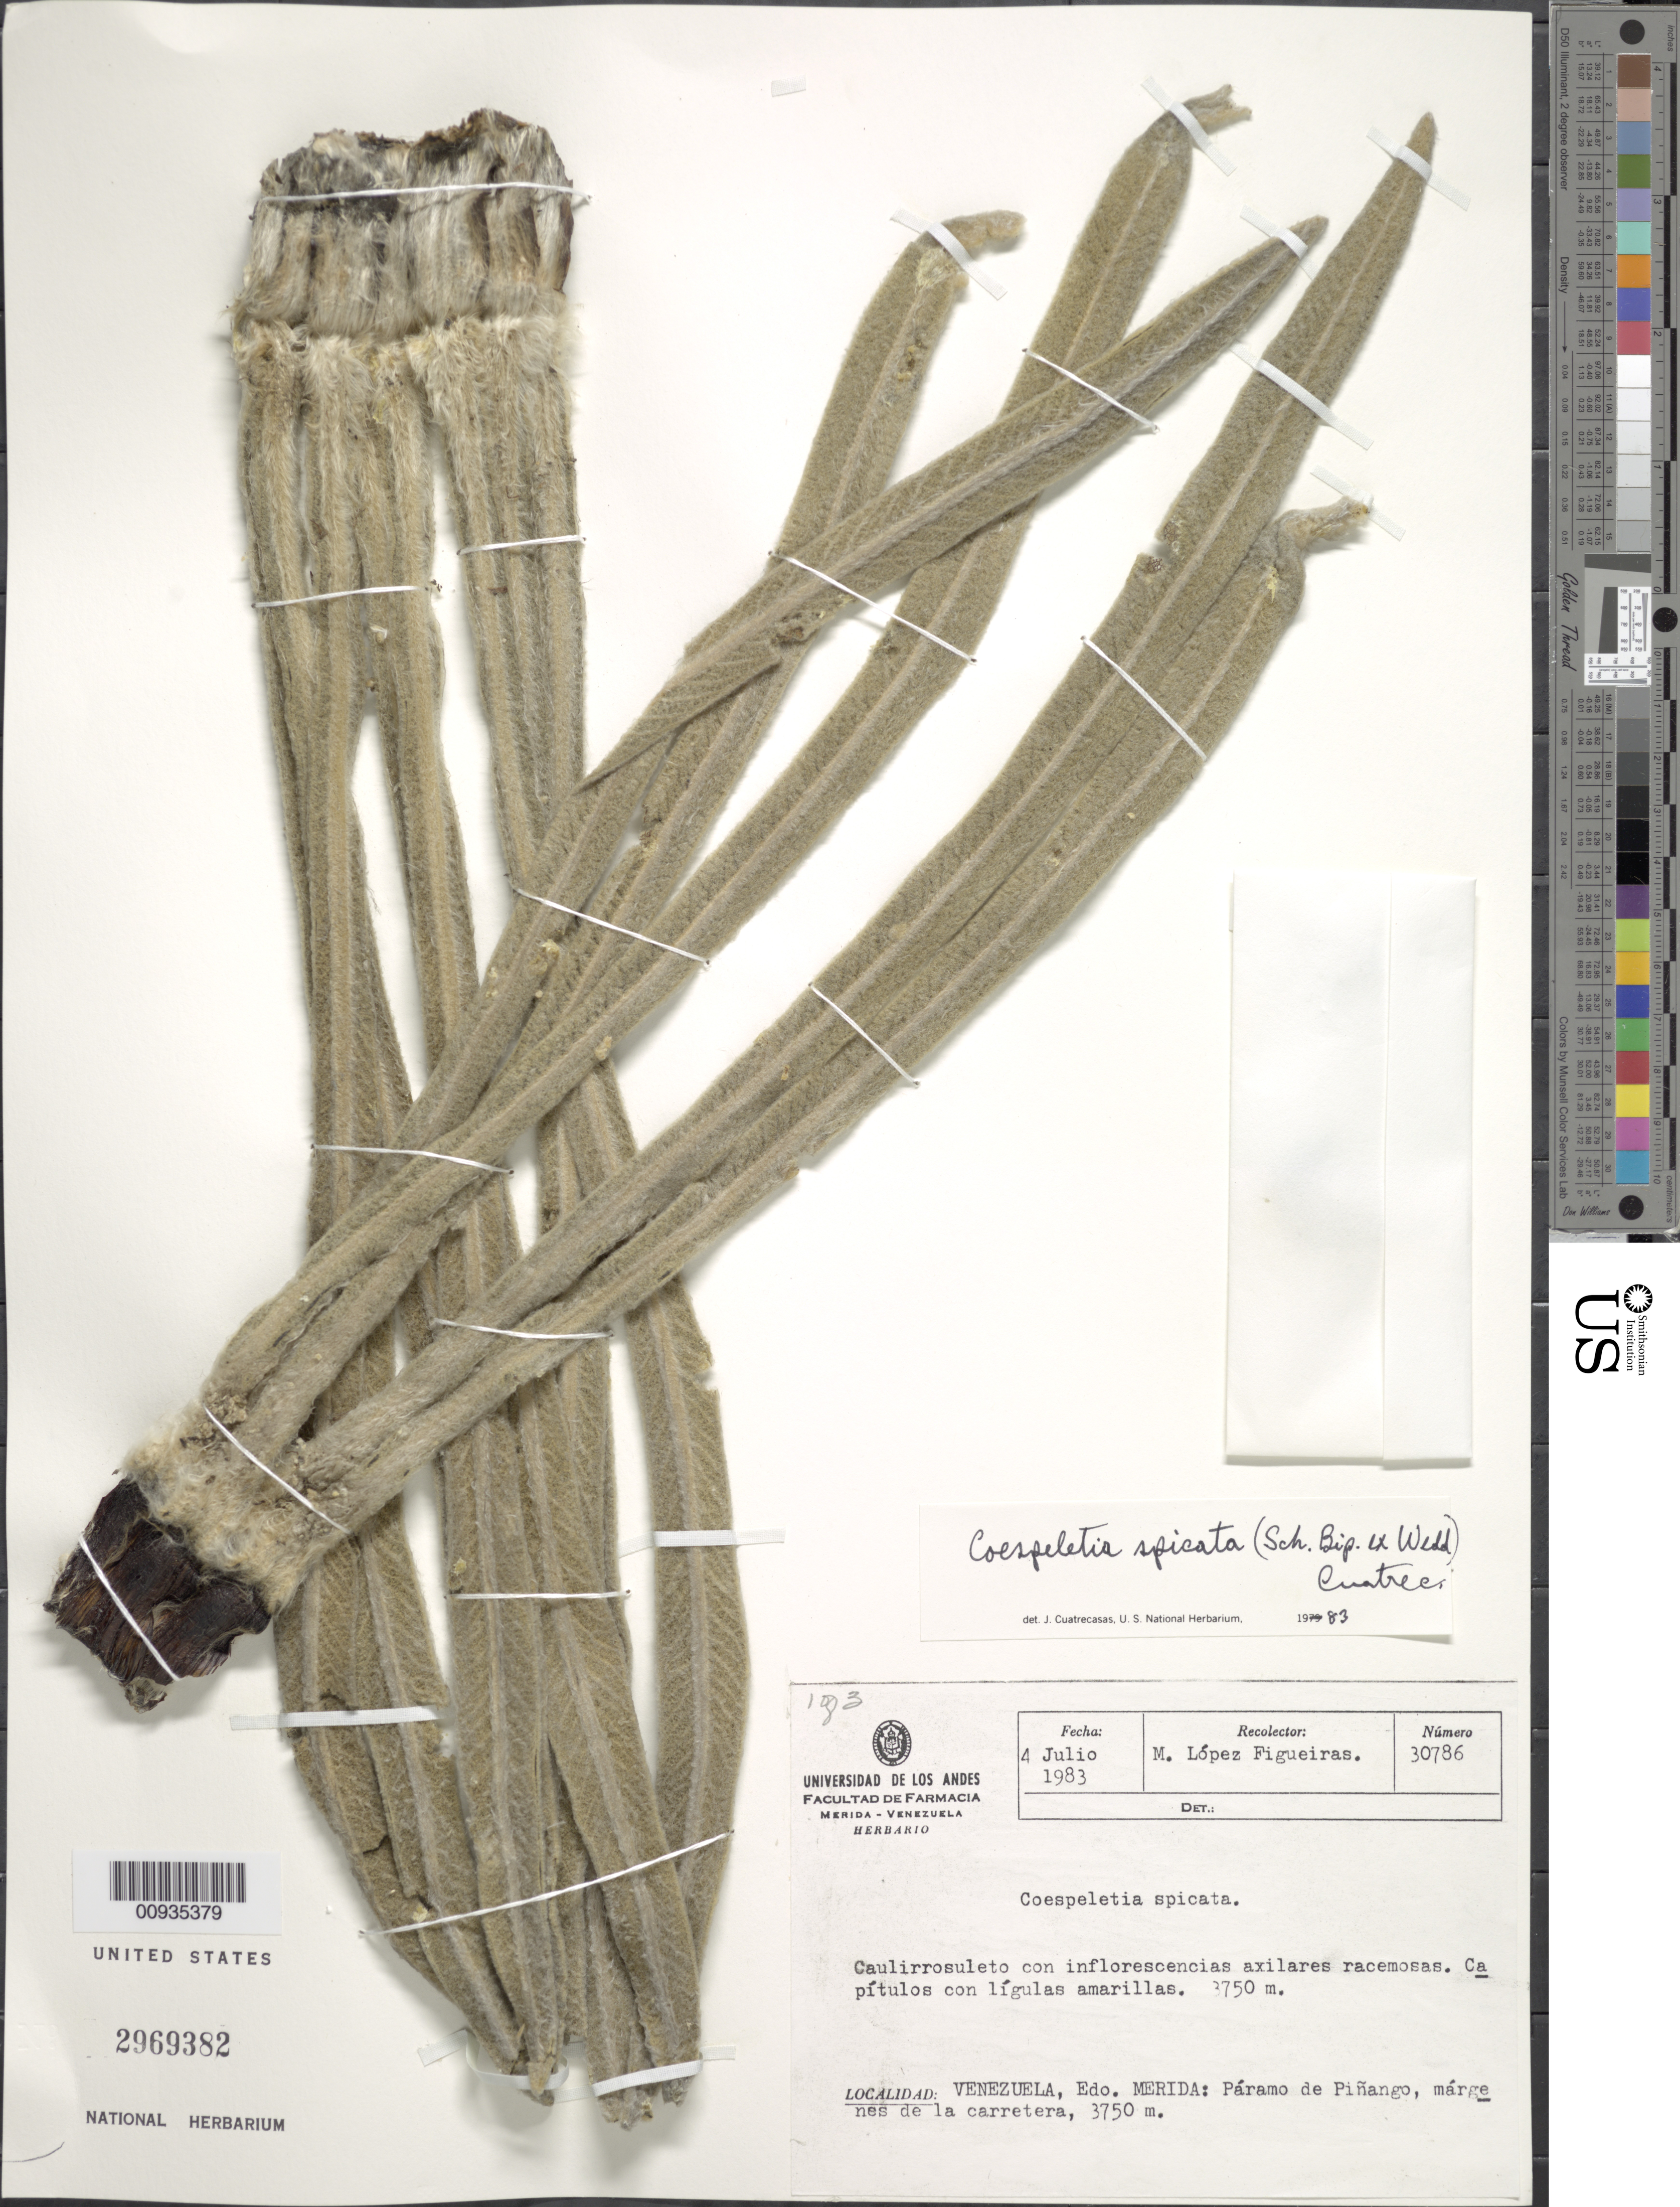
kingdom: Plantae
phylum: Tracheophyta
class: Magnoliopsida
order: Asterales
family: Asteraceae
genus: Coespeletia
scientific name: Coespeletia spicata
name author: (Sch. Bip. ex Wedd.) Cuatrec.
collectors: M. López Figueiras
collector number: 30786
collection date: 1983-07-04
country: Venezuela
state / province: Mérida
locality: Páramo de Piñango. Margenes de la carretera.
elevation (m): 3750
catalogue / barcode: US 2969382